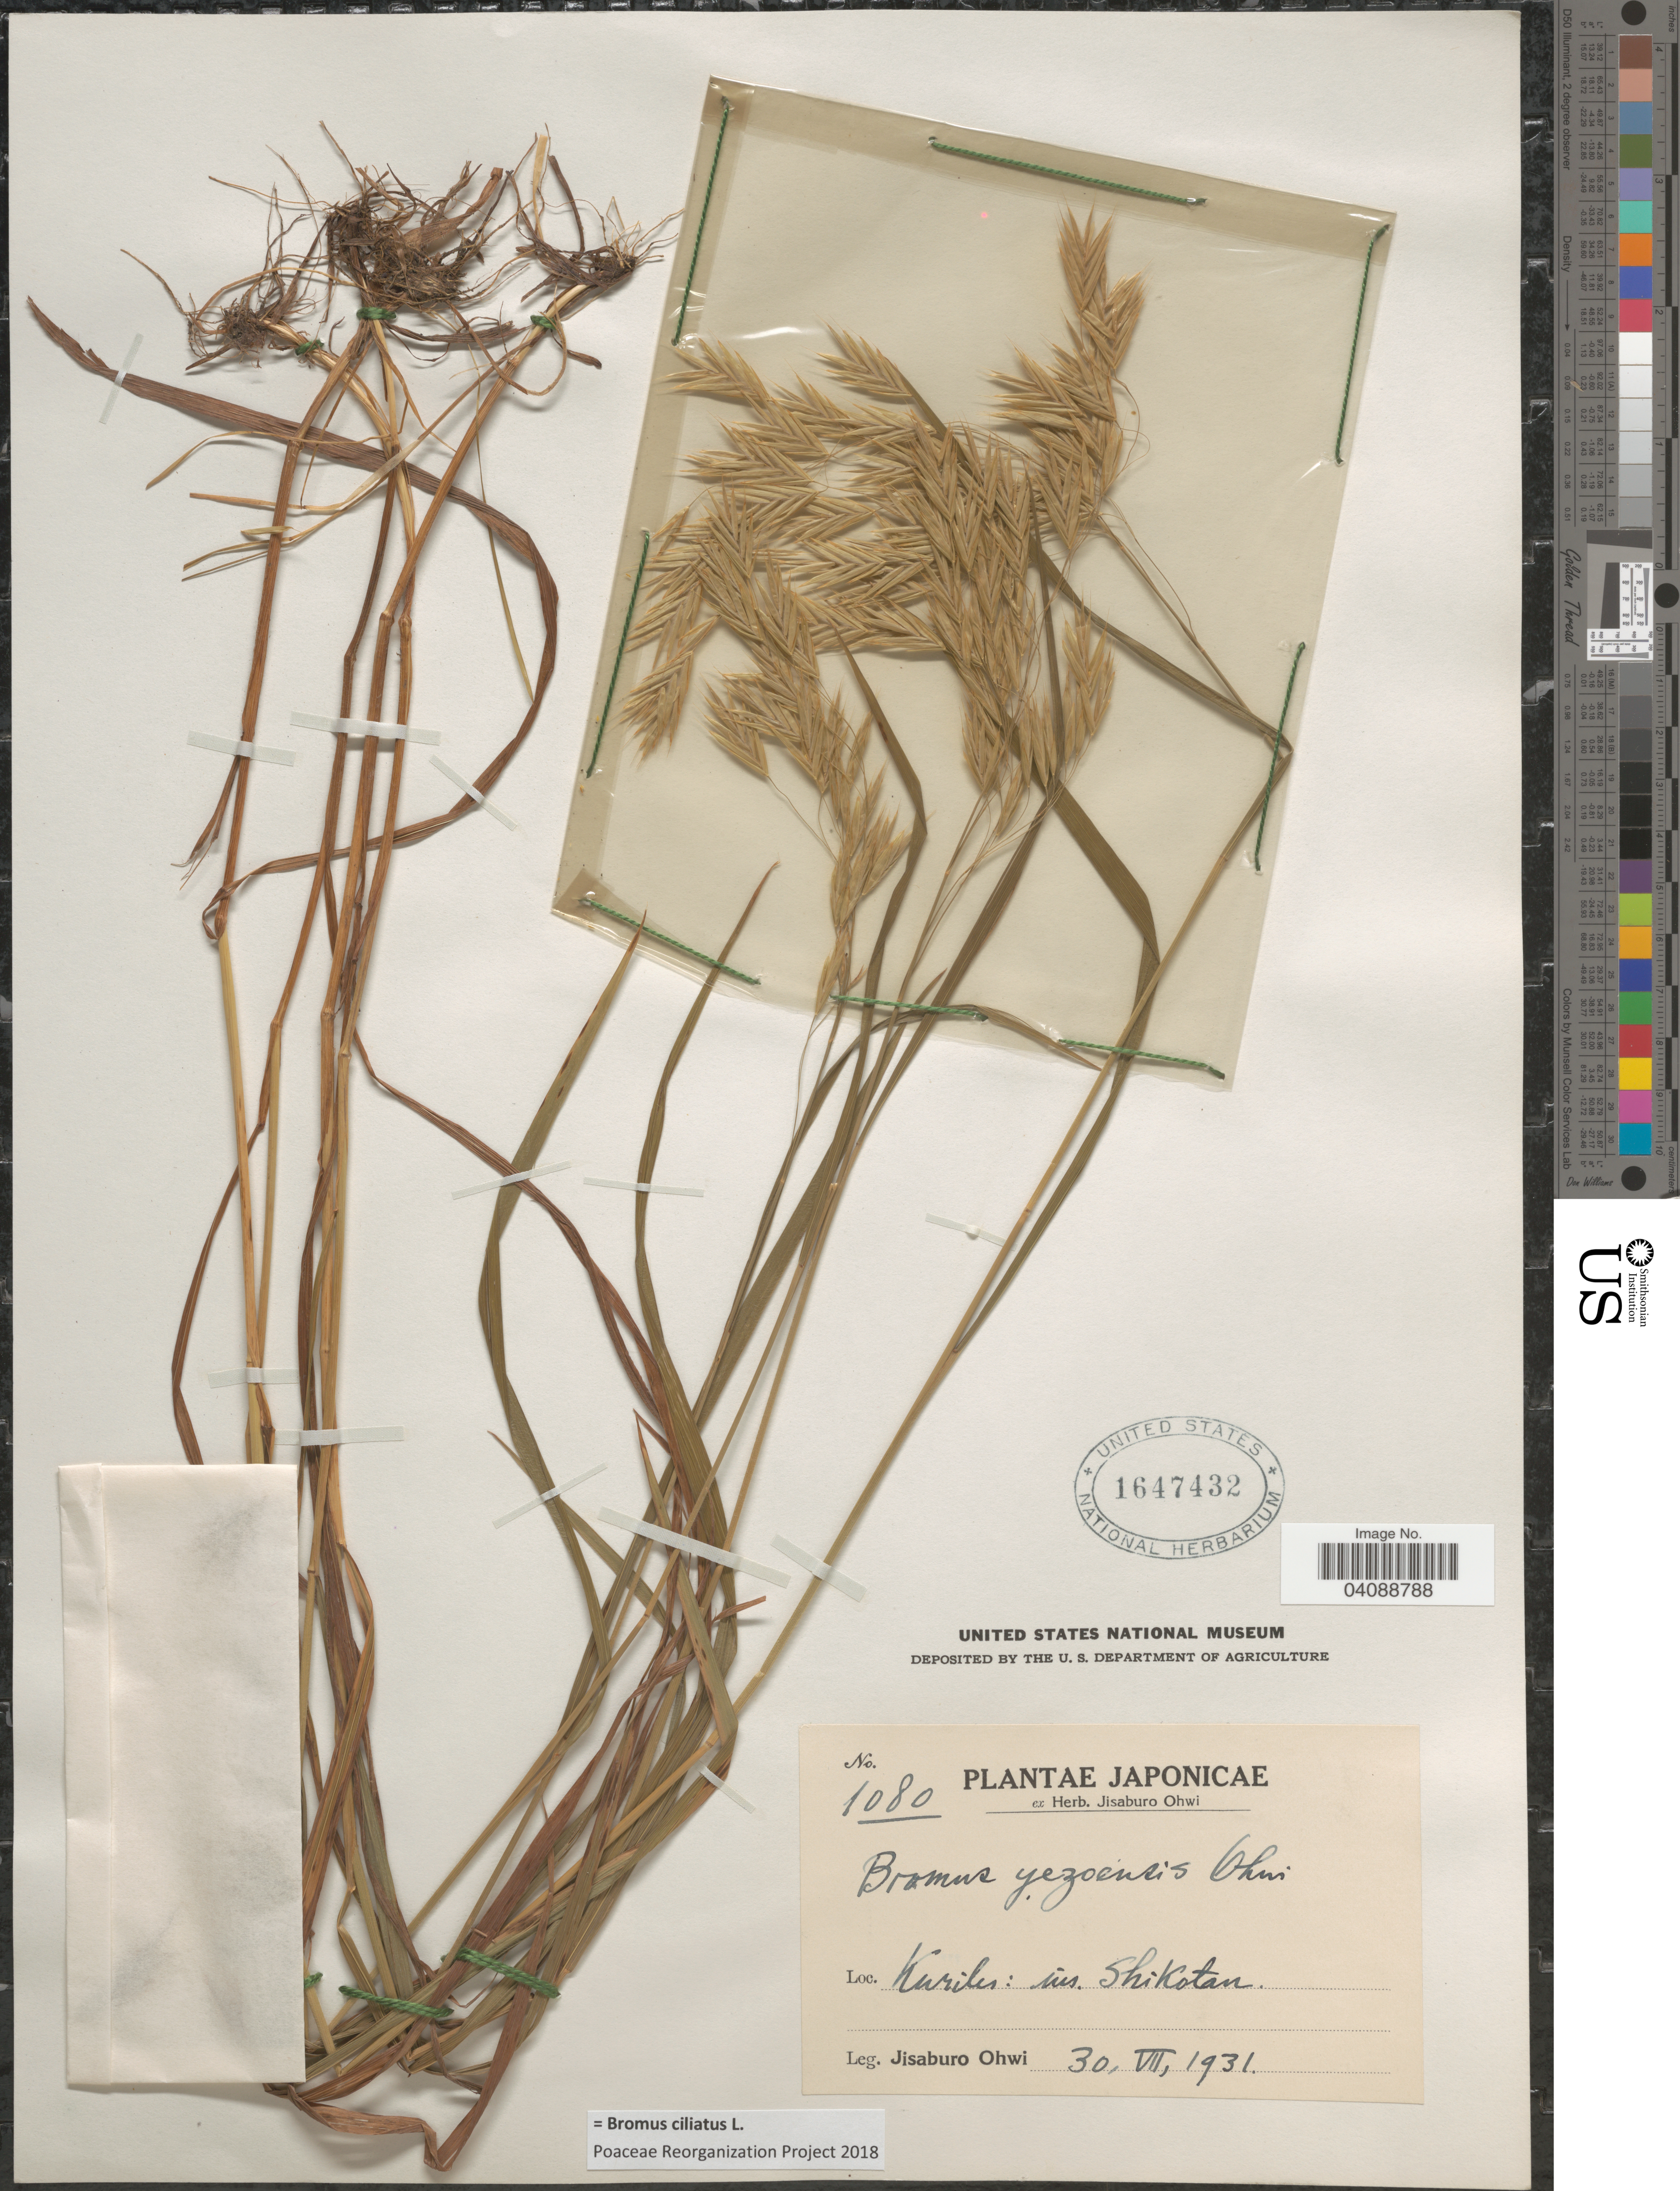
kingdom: Plantae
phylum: Tracheophyta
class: Liliopsida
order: Poales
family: Poaceae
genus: Bromus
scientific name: Bromus ciliatus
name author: L.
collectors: J. Ohwi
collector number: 1080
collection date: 1931-07-30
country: Japan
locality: Kuriles: ins. Shikotan.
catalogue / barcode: US 1647432